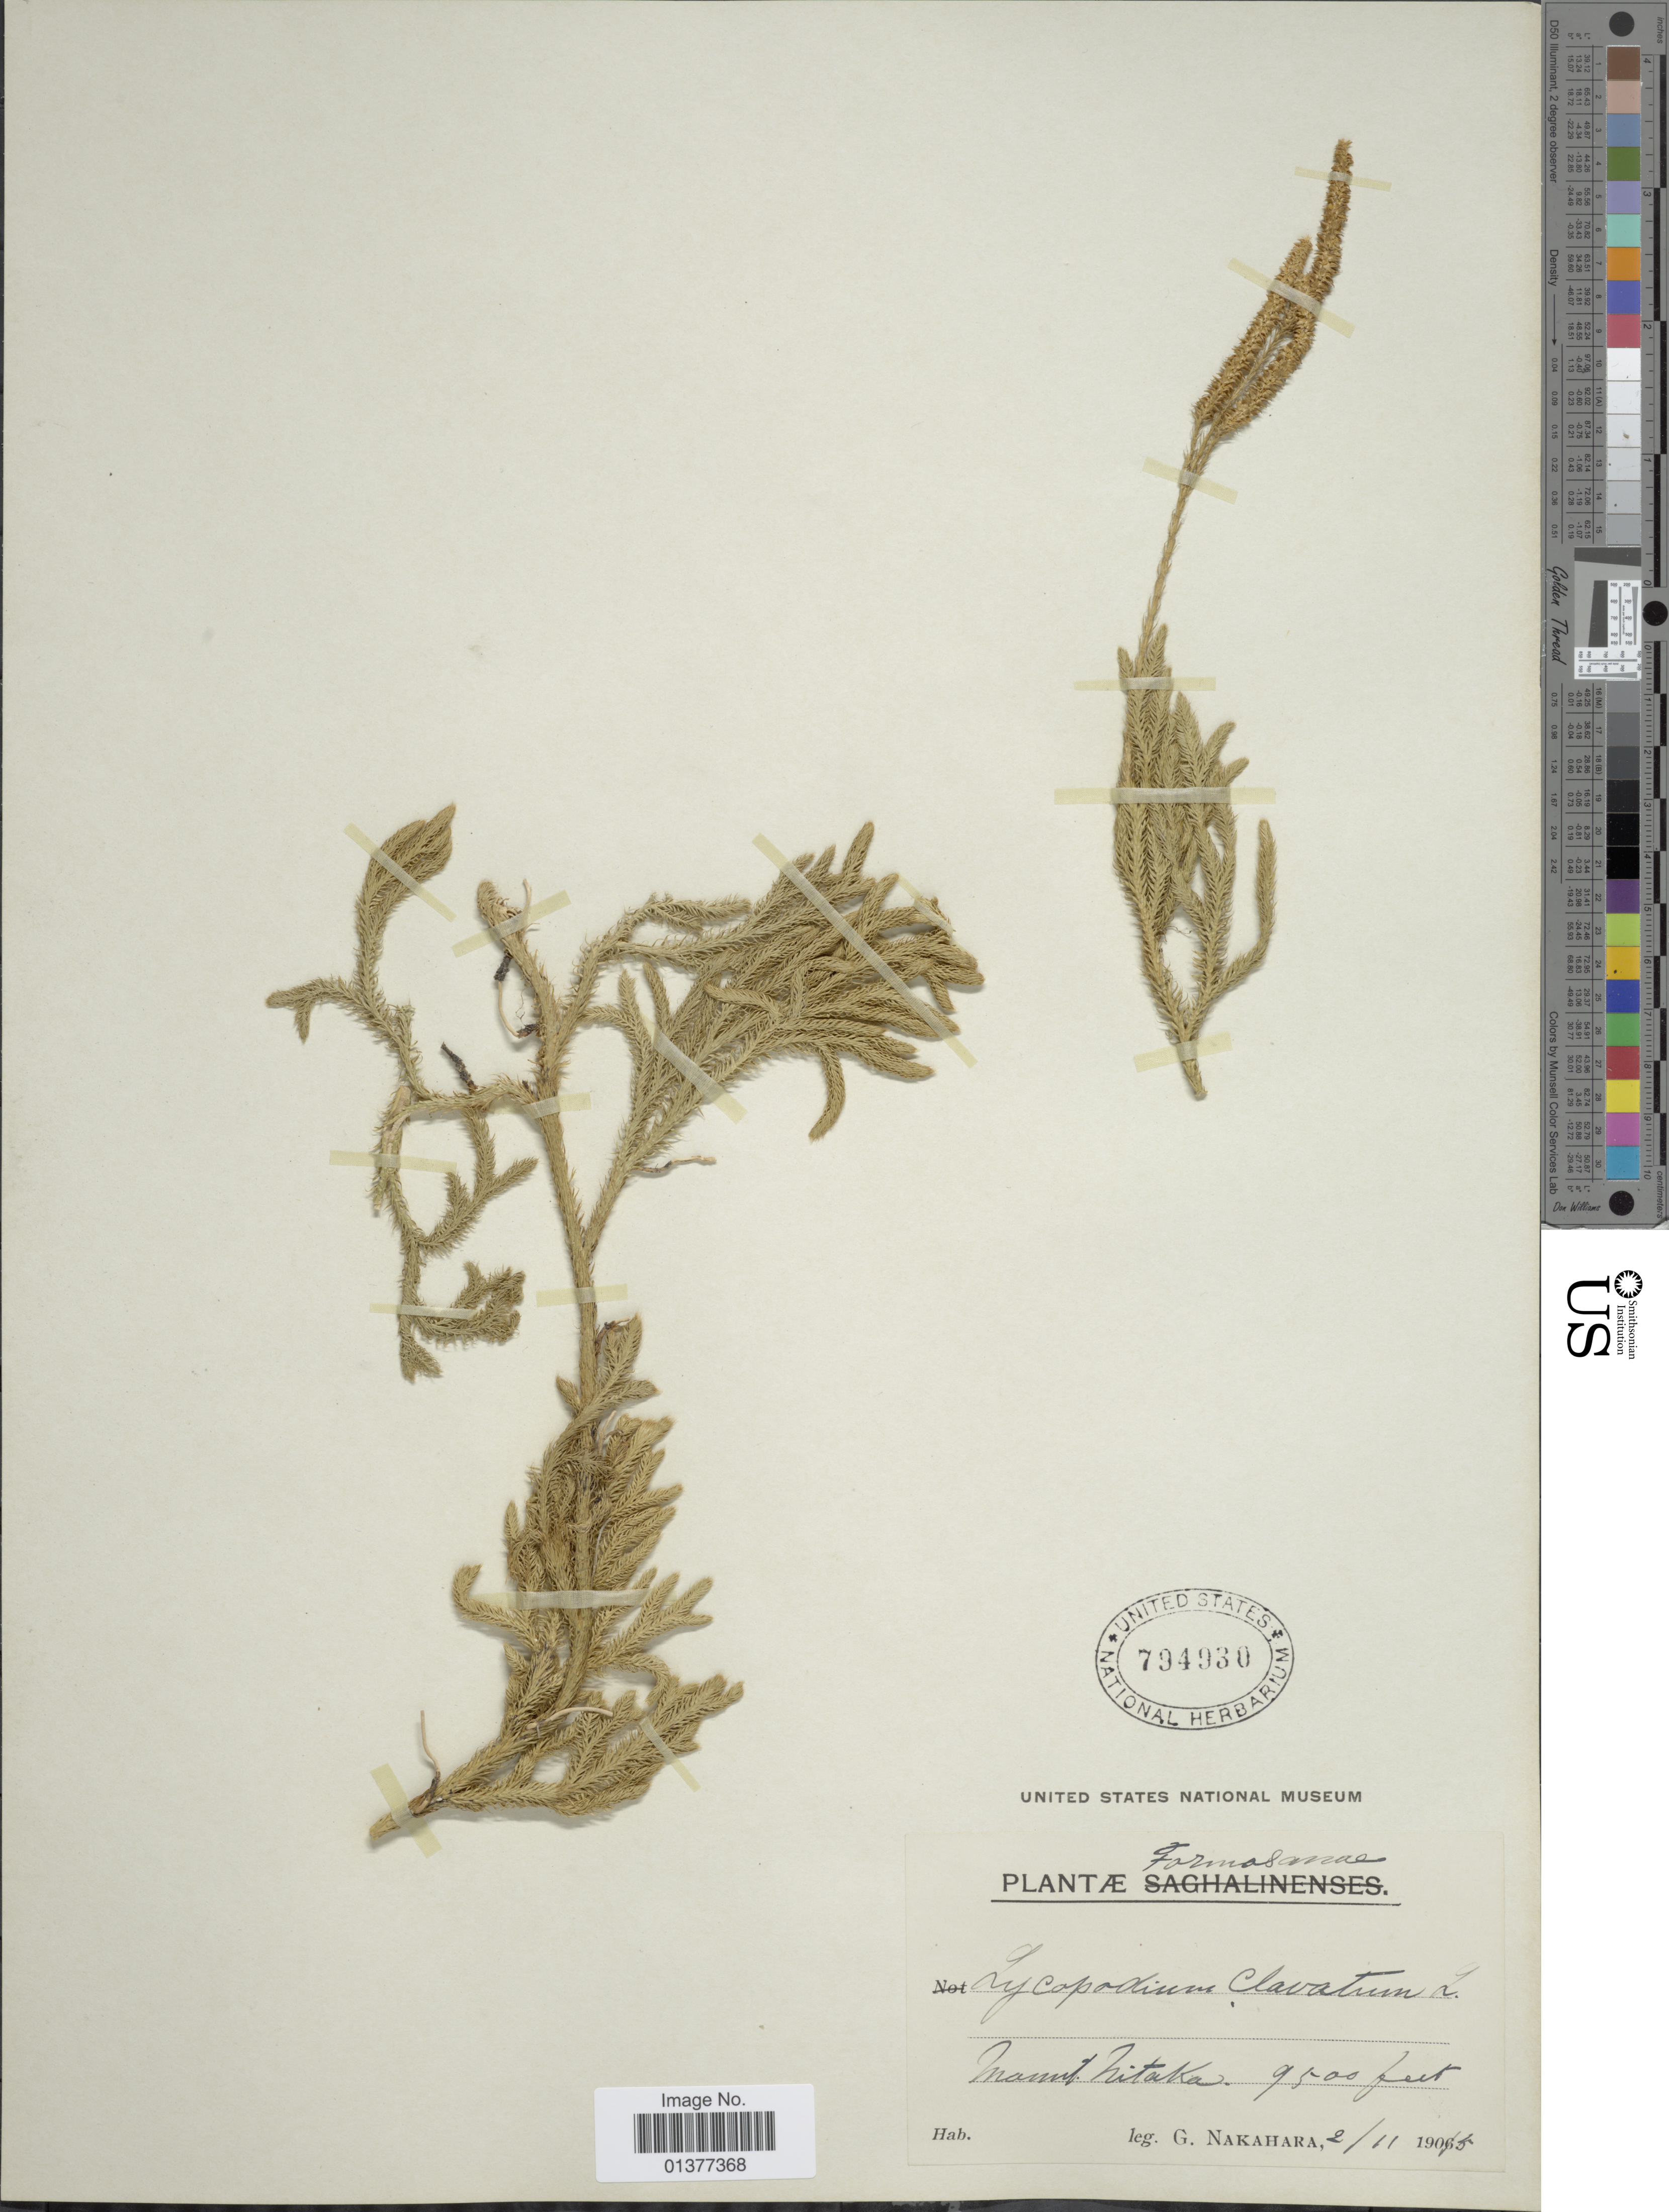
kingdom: Plantae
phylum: Tracheophyta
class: Lycopodiopsida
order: Lycopodiales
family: Lycopodiaceae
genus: Lycopodium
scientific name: Lycopodium clavatum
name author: L.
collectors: G. Nakahara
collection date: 1902-11-02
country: Taiwan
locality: Formosanae, Mount Nitaka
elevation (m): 2896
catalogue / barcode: US 794930